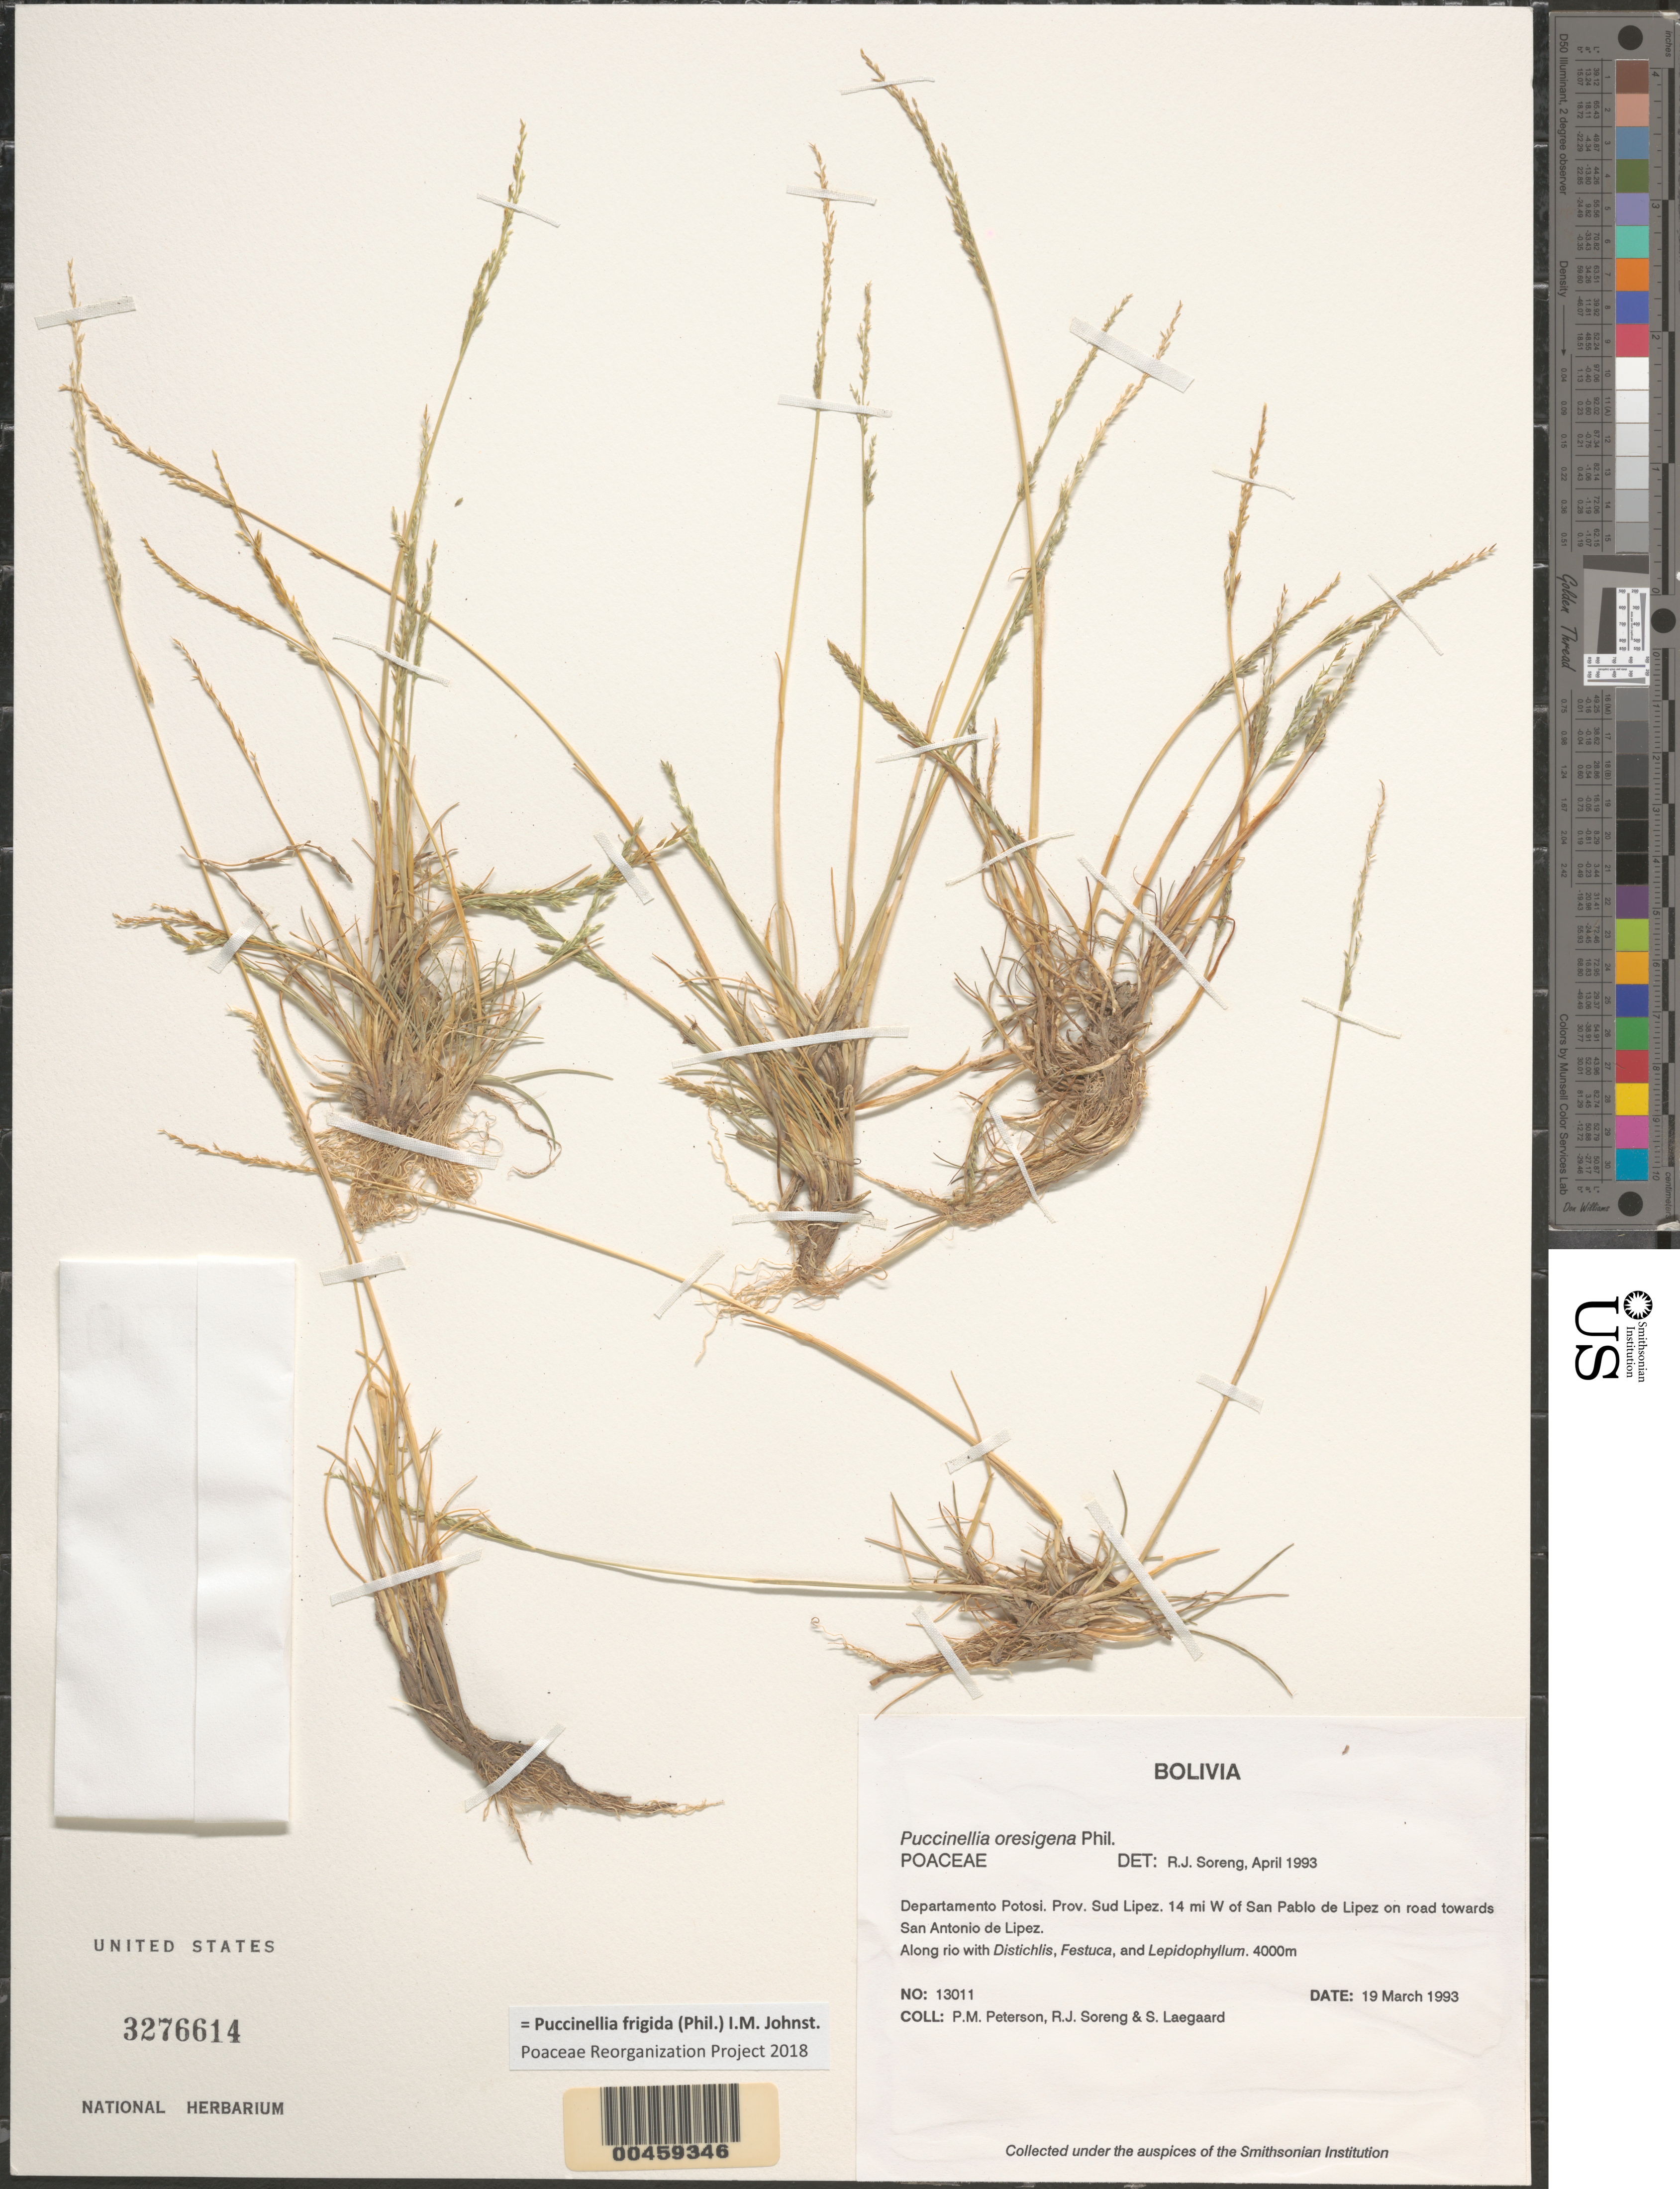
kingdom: Plantae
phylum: Tracheophyta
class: Liliopsida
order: Poales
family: Poaceae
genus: Puccinellia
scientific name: Puccinellia frigida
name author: (Phil.) I.M. Johnst.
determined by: Poaceae Reorganization Project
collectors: P. M. Peterson, R. J. Soreng & S. Lægaard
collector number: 13011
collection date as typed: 19 Mar 1993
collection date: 1993-03-19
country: Bolivia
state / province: Potosí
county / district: Sud Lípez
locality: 14 mi W of San Pablo de Lipez on road towards San Antonia de Lipez.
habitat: Along rio with Distichlis, Festuca, and Lepidophyllum.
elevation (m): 4000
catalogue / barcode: US 3276614